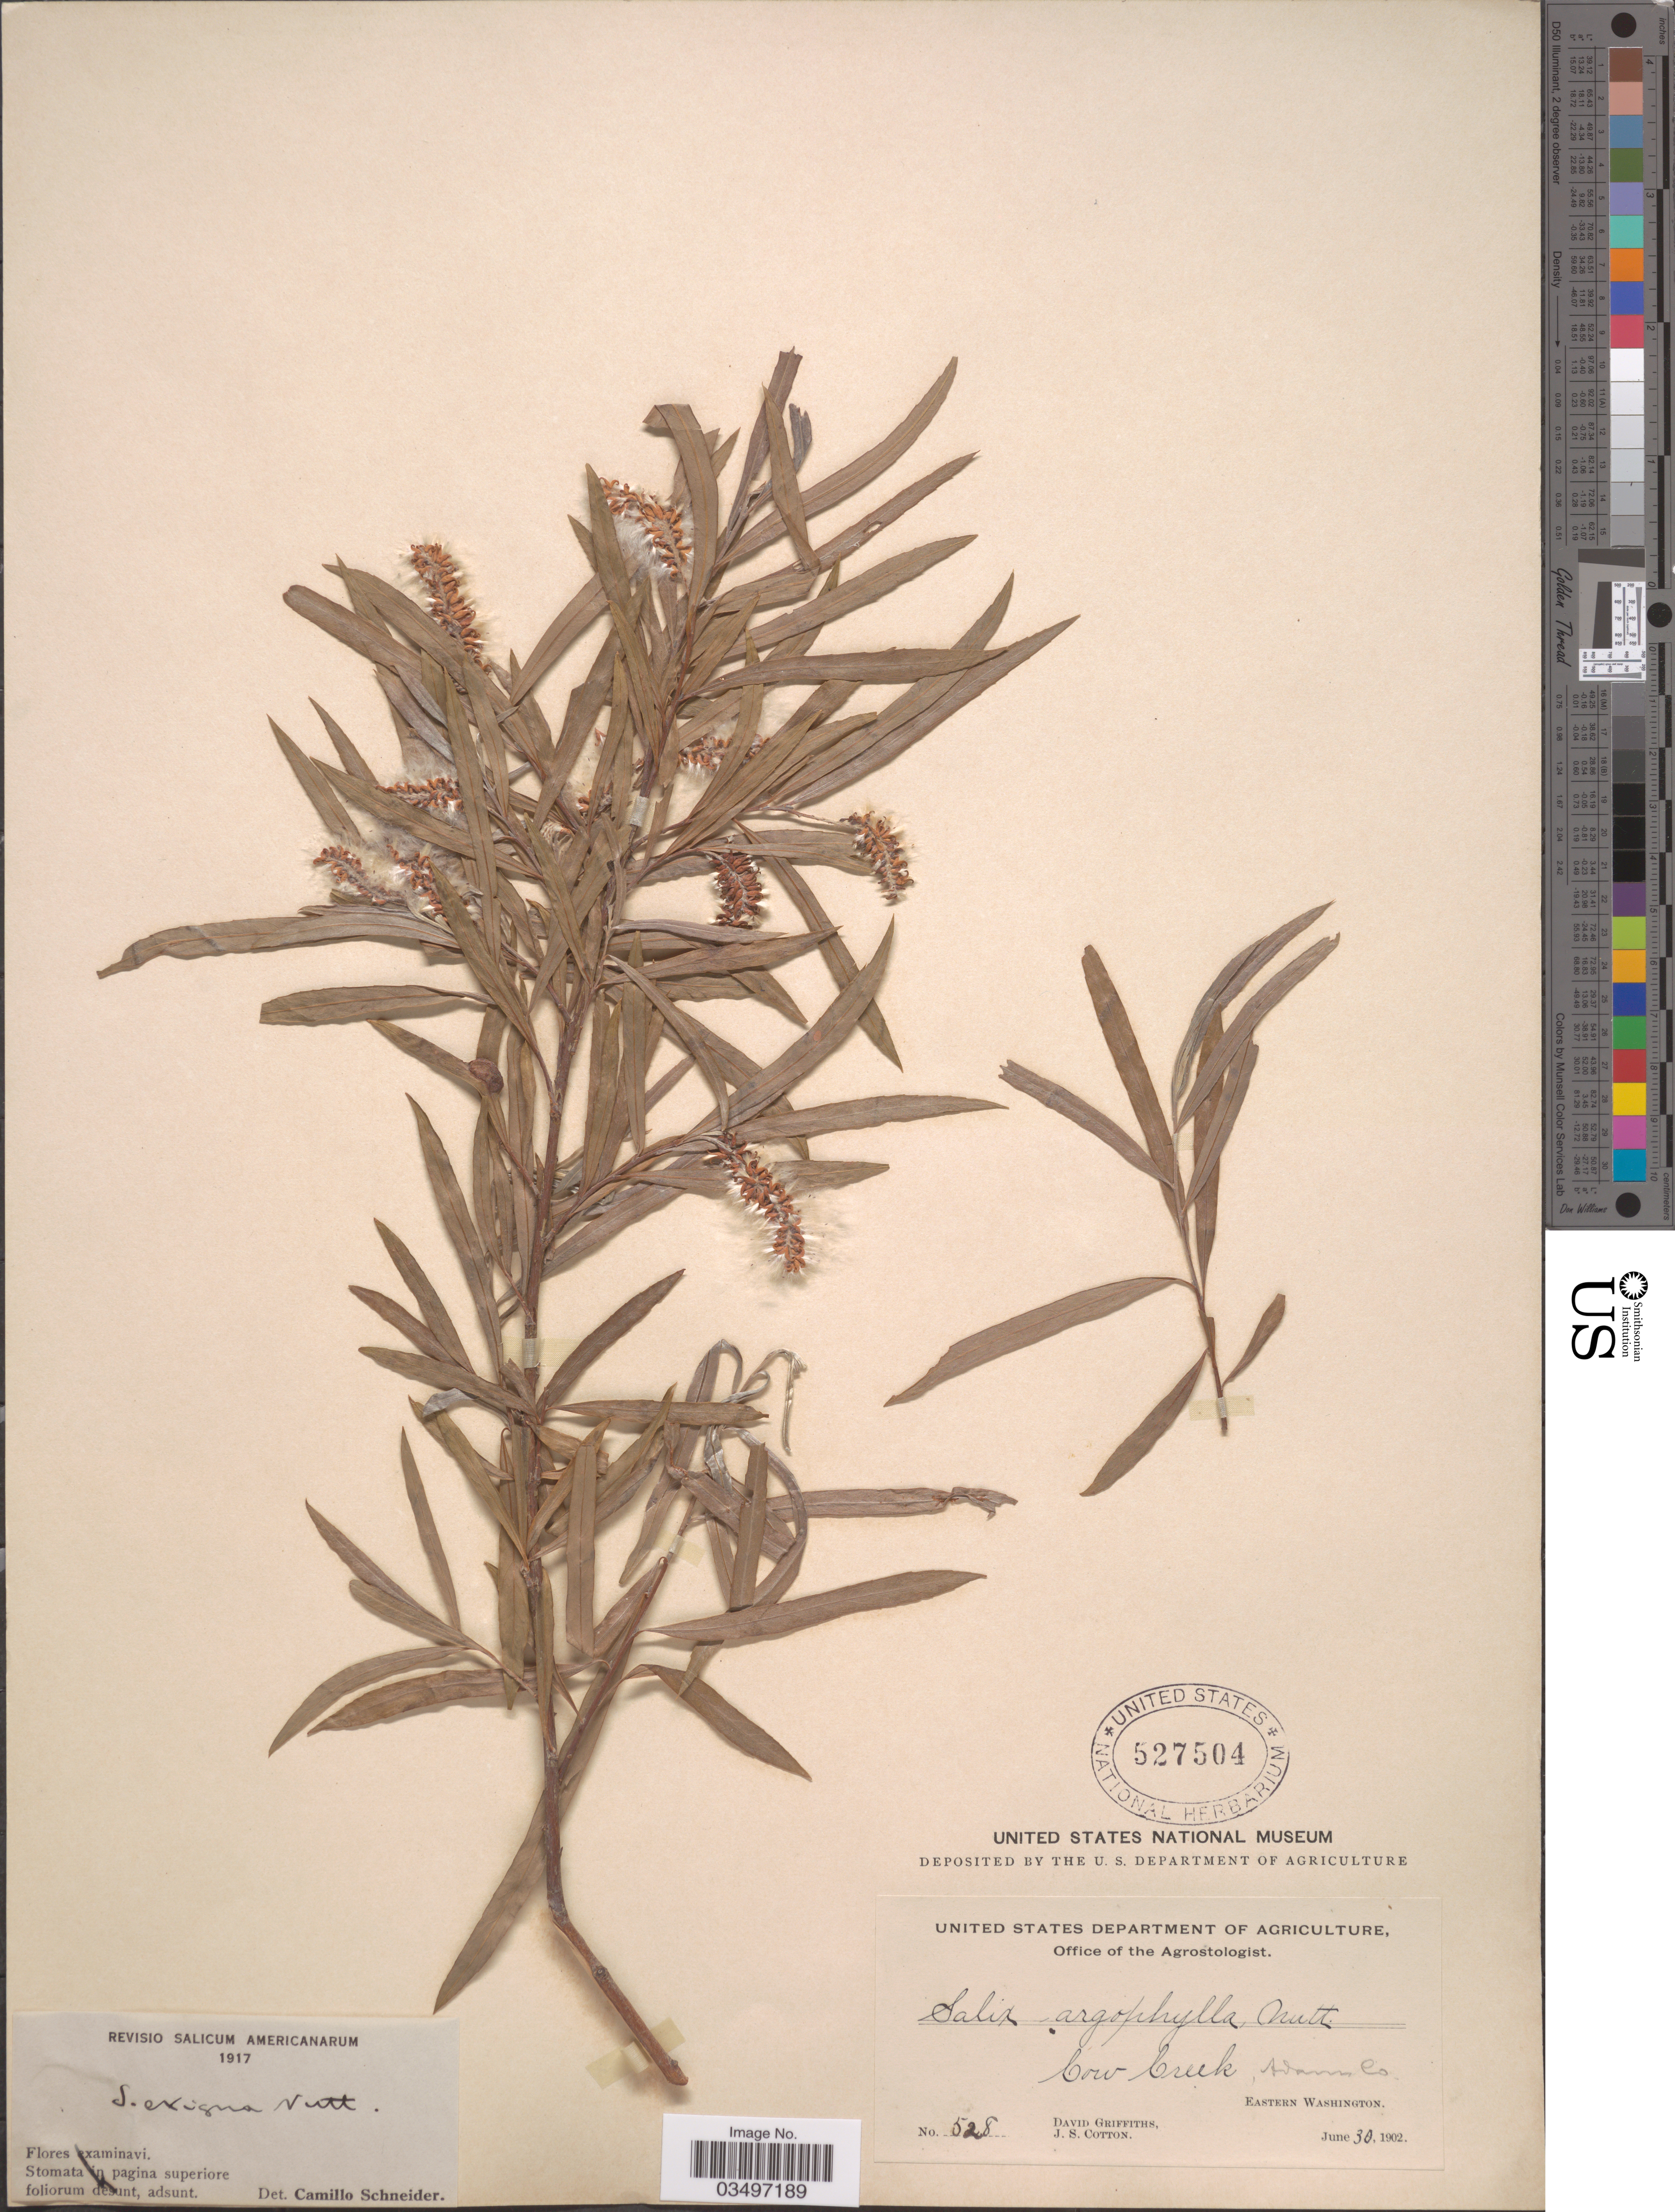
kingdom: Plantae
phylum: Tracheophyta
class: Magnoliopsida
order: Malpighiales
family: Salicaceae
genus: Salix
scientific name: Salix exigua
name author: Nutt.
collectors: D. Griffiths & J. S. Cotton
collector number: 528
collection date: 1902-06-30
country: United States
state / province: Washington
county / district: Adams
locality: Cow Creek, Adams Co. Eastern Washington.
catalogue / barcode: US 527504